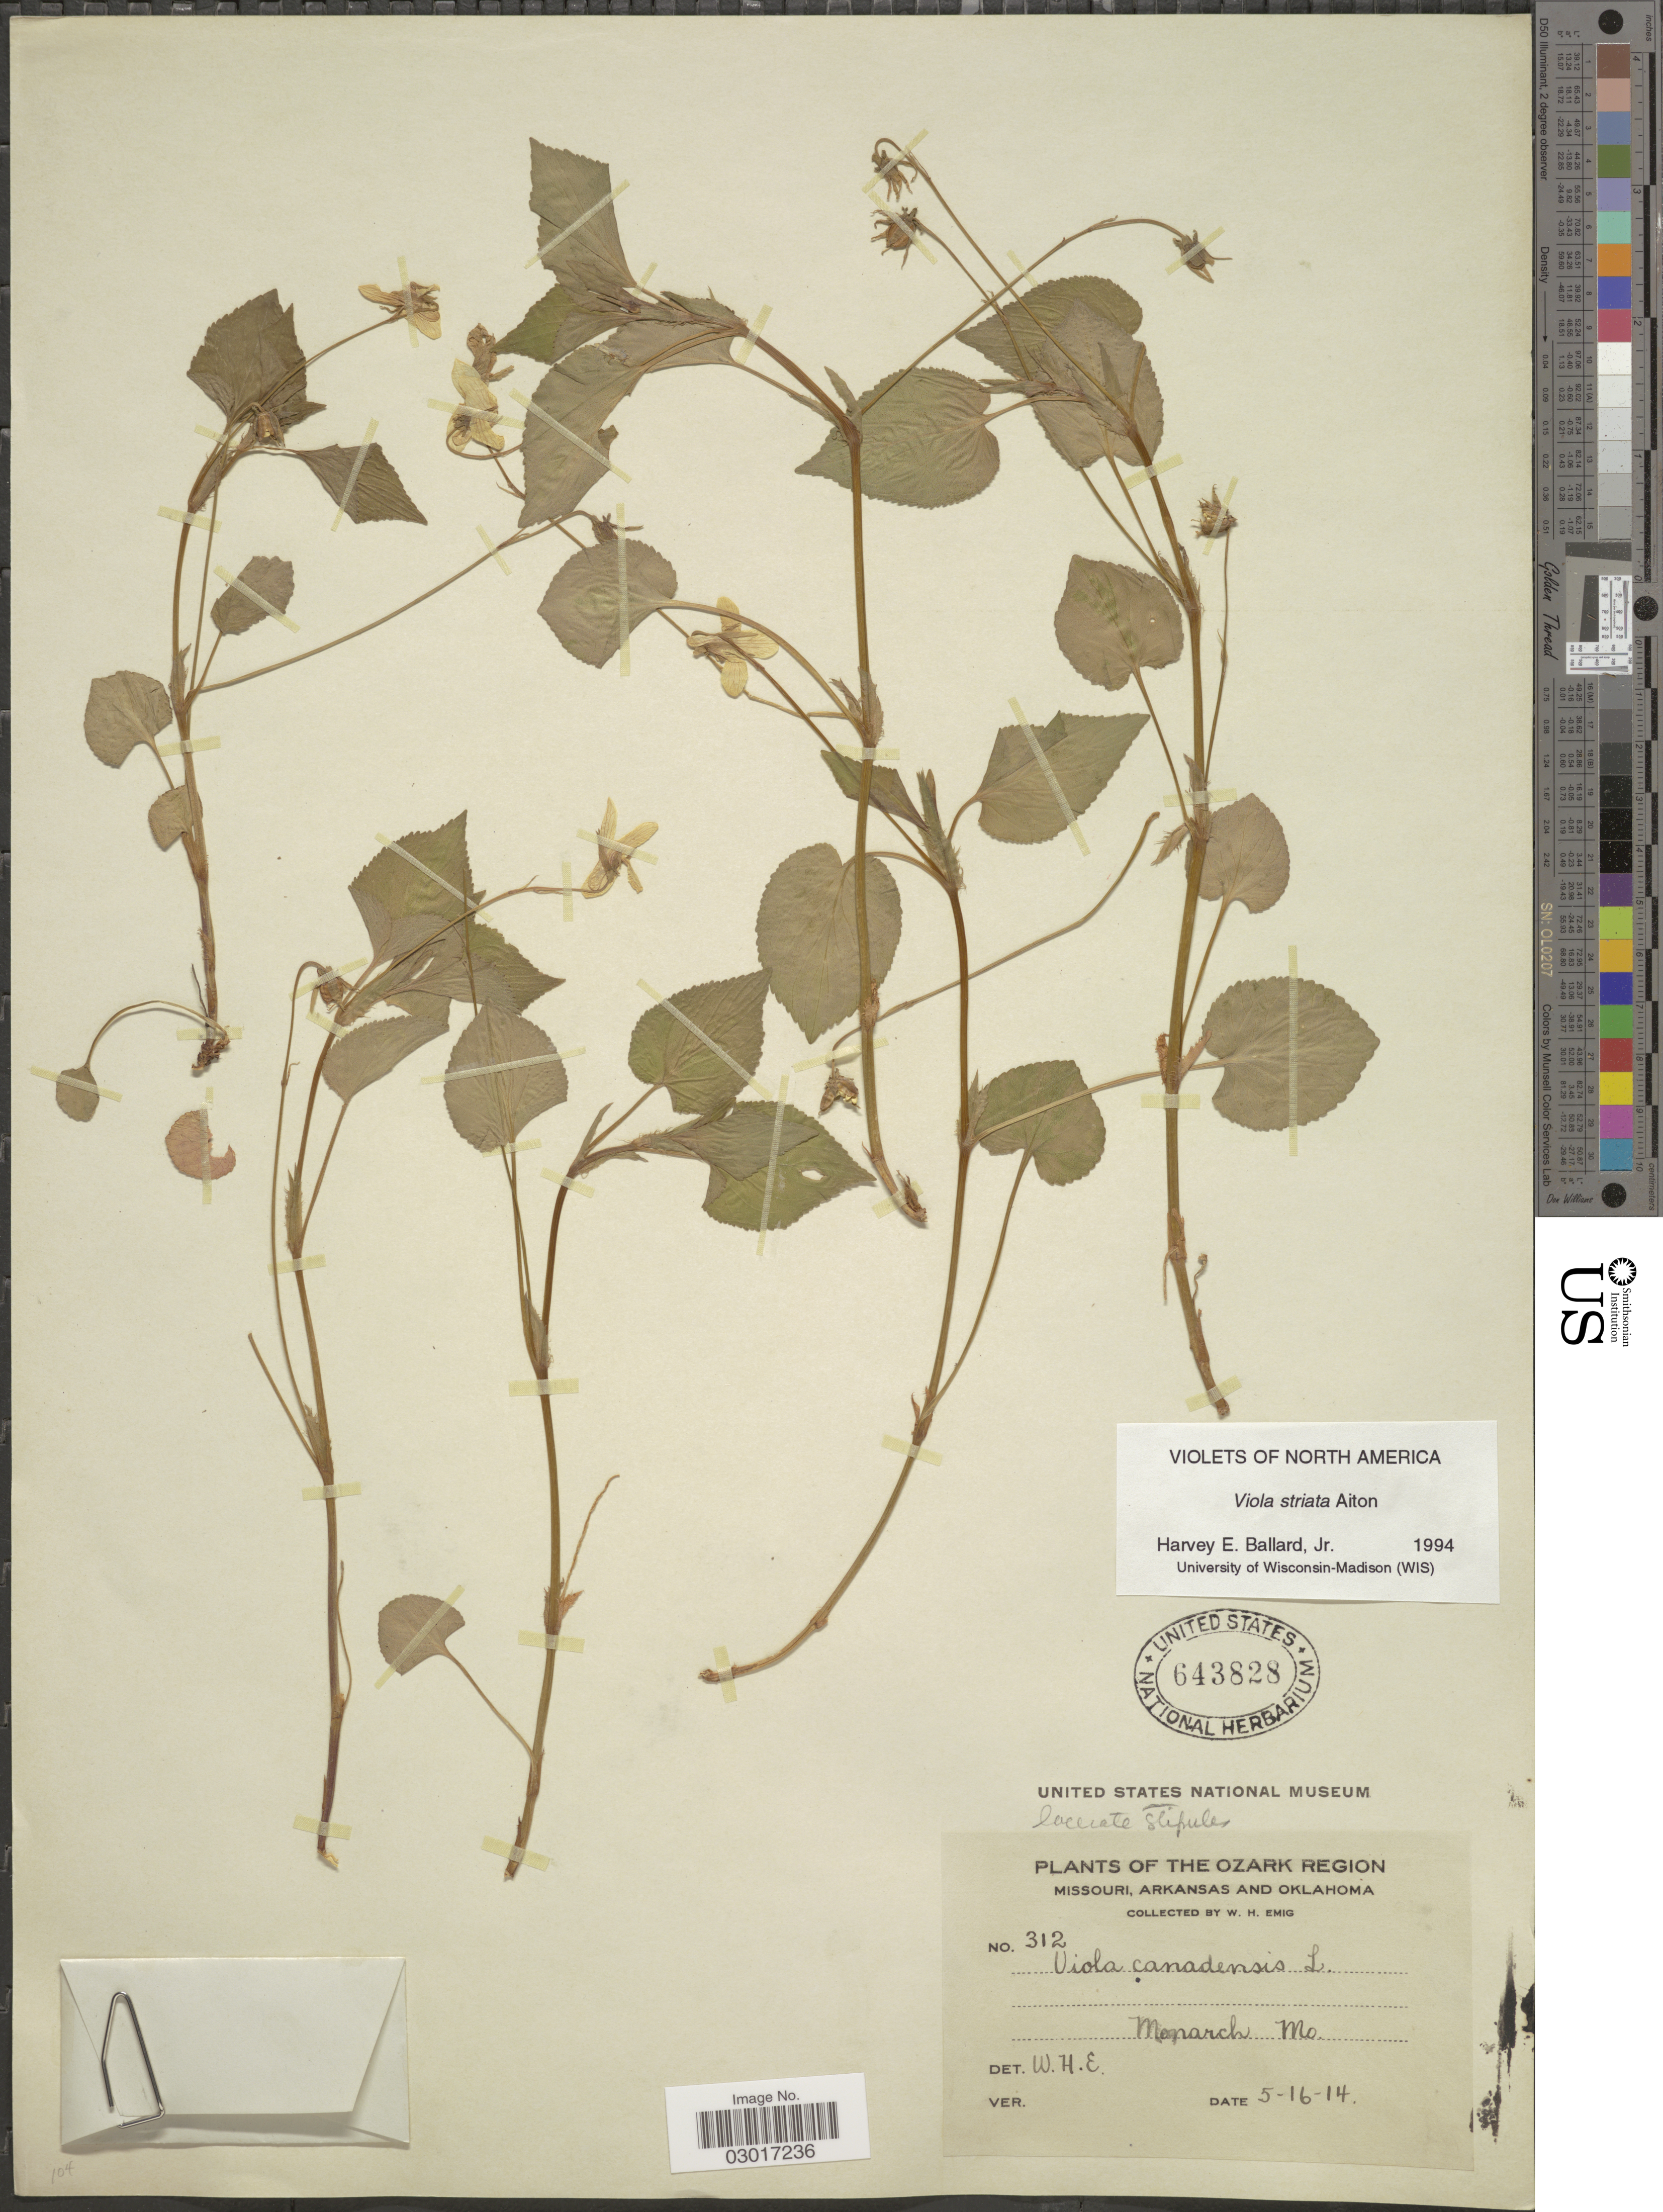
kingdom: Plantae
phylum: Tracheophyta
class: Magnoliopsida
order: Malpighiales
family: Violaceae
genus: Viola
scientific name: Viola striata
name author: Aiton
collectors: W. H. Emig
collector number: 312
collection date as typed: Transcribed d/m/y: 16/5/14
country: United States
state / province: Missouri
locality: Ozark Region. Monarch Mo.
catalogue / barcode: US 643828